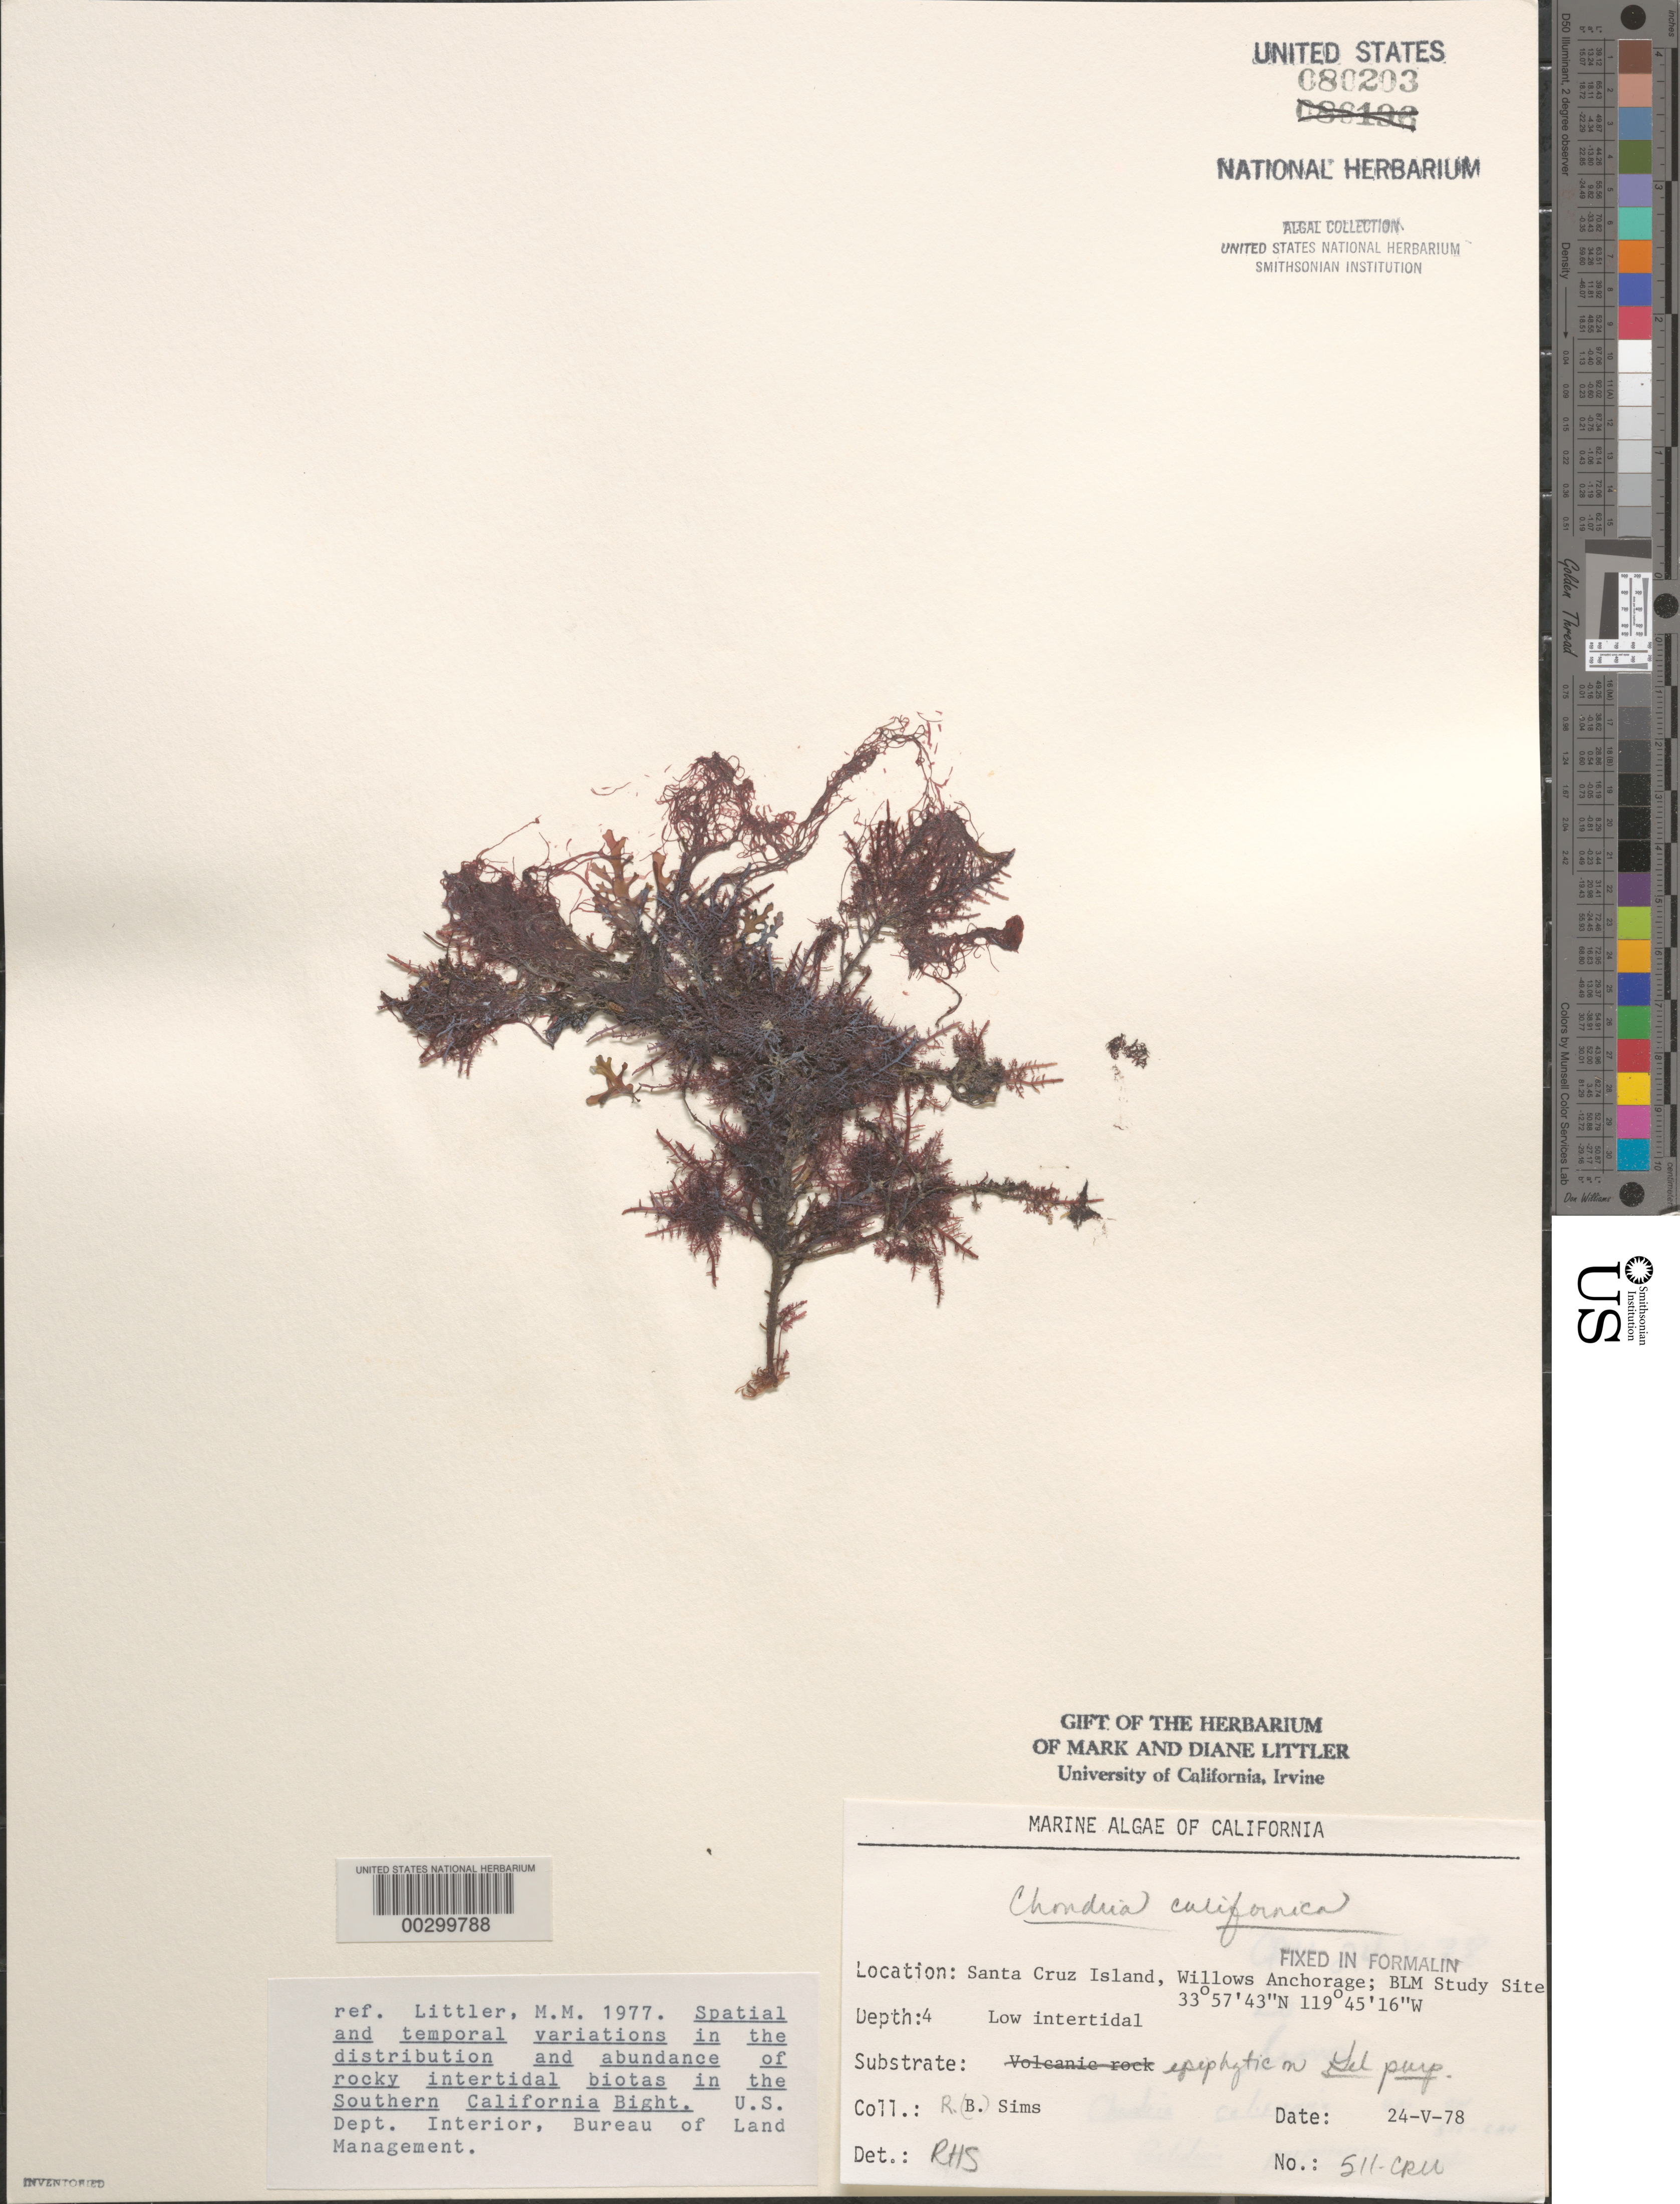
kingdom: Plantae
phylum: Rhodophyta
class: Florideophyceae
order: Ceramiales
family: Rhodomelaceae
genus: Chondria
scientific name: Chondria acrorhizophora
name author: Setch. & N.L. Gardner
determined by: Algae name updating Project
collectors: R. H. Sims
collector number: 511-cru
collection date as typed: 24 May 1978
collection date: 1978-05-24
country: United States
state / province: California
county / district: Santa Barbara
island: Santa Cruz Island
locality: Willows Anchorage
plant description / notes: BLM-SOCALBIGHT Rocky Intertidal Survey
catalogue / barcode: US 80203